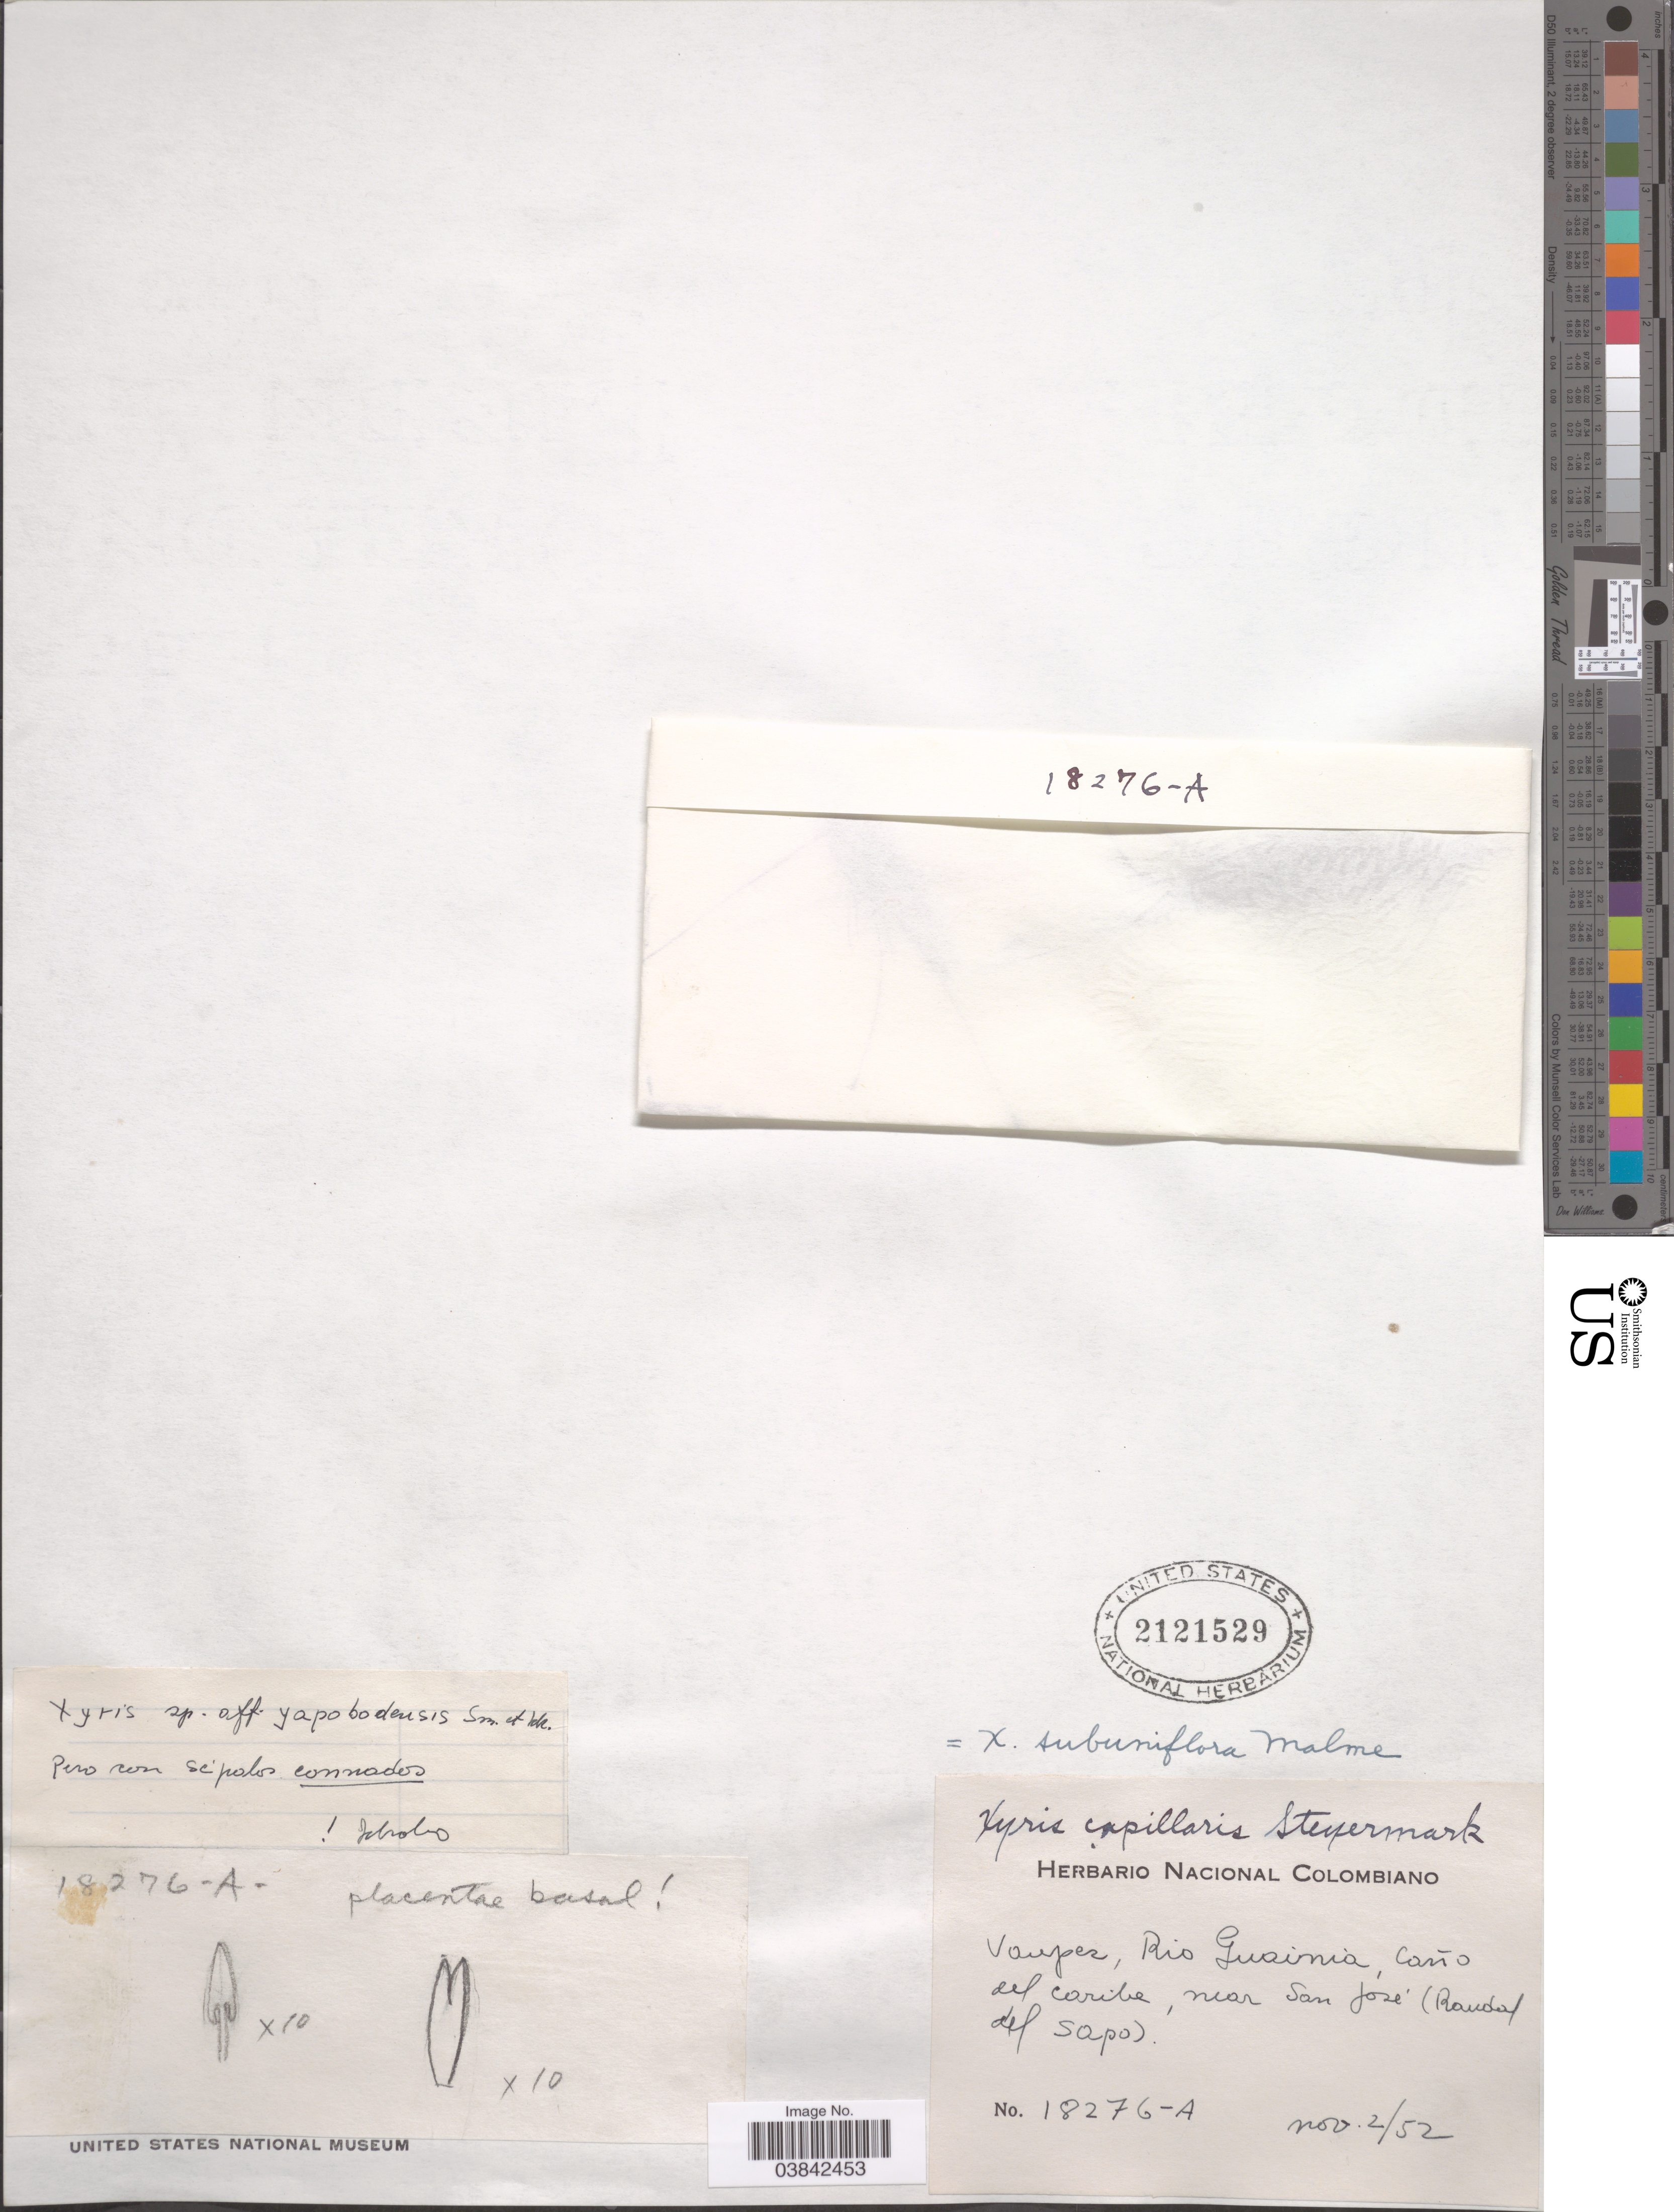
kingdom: Plantae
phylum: Tracheophyta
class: Liliopsida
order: Poales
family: Xyridaceae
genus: Xyris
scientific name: Xyris subuniflora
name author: Malme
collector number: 18276-A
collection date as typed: Transcribed d/m/y: 2/11/52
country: Colombia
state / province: Vaupés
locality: Rio Guainia, Caño del Caribe, near San Jose (Raudal del Sapo).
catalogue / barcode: US 2121529